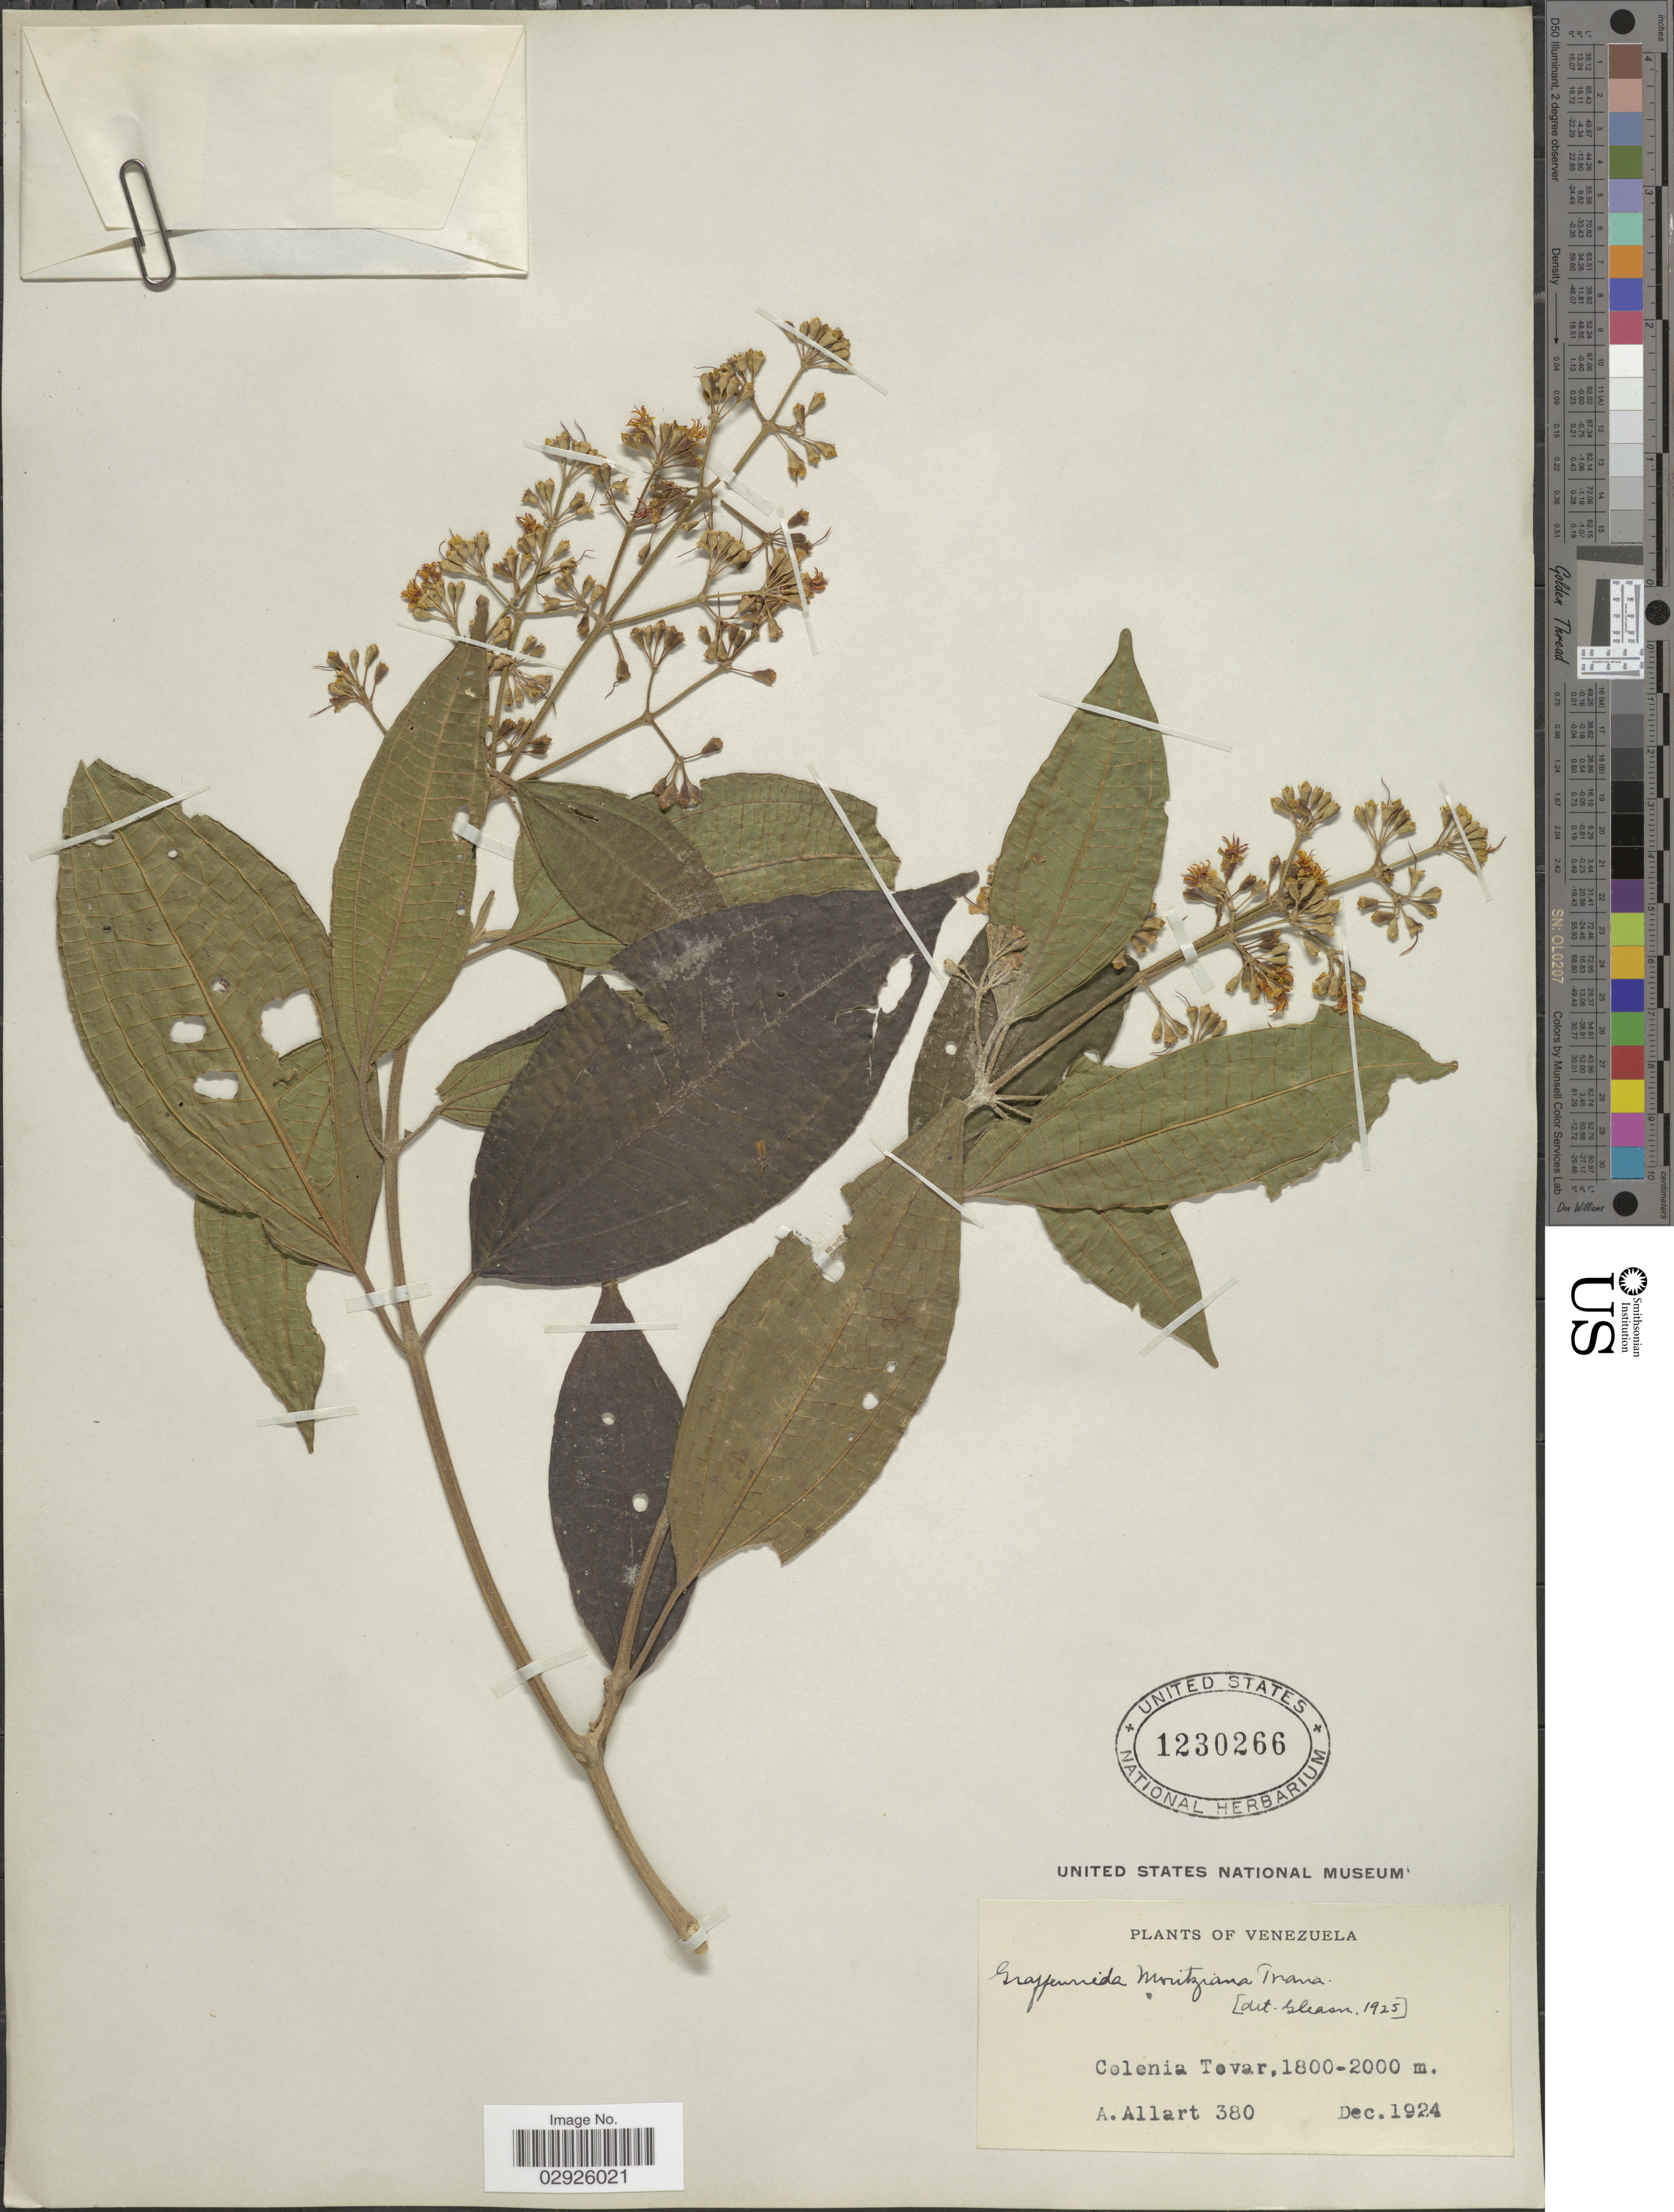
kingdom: Plantae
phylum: Tracheophyta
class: Magnoliopsida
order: Myrtales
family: Melastomataceae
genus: Graffenrieda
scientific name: Graffenrieda moritziana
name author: Triana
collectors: A. Allart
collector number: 380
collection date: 1924-12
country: Venezuela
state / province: Aragua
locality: Colonia Tovar.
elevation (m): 1800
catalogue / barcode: US 1230266